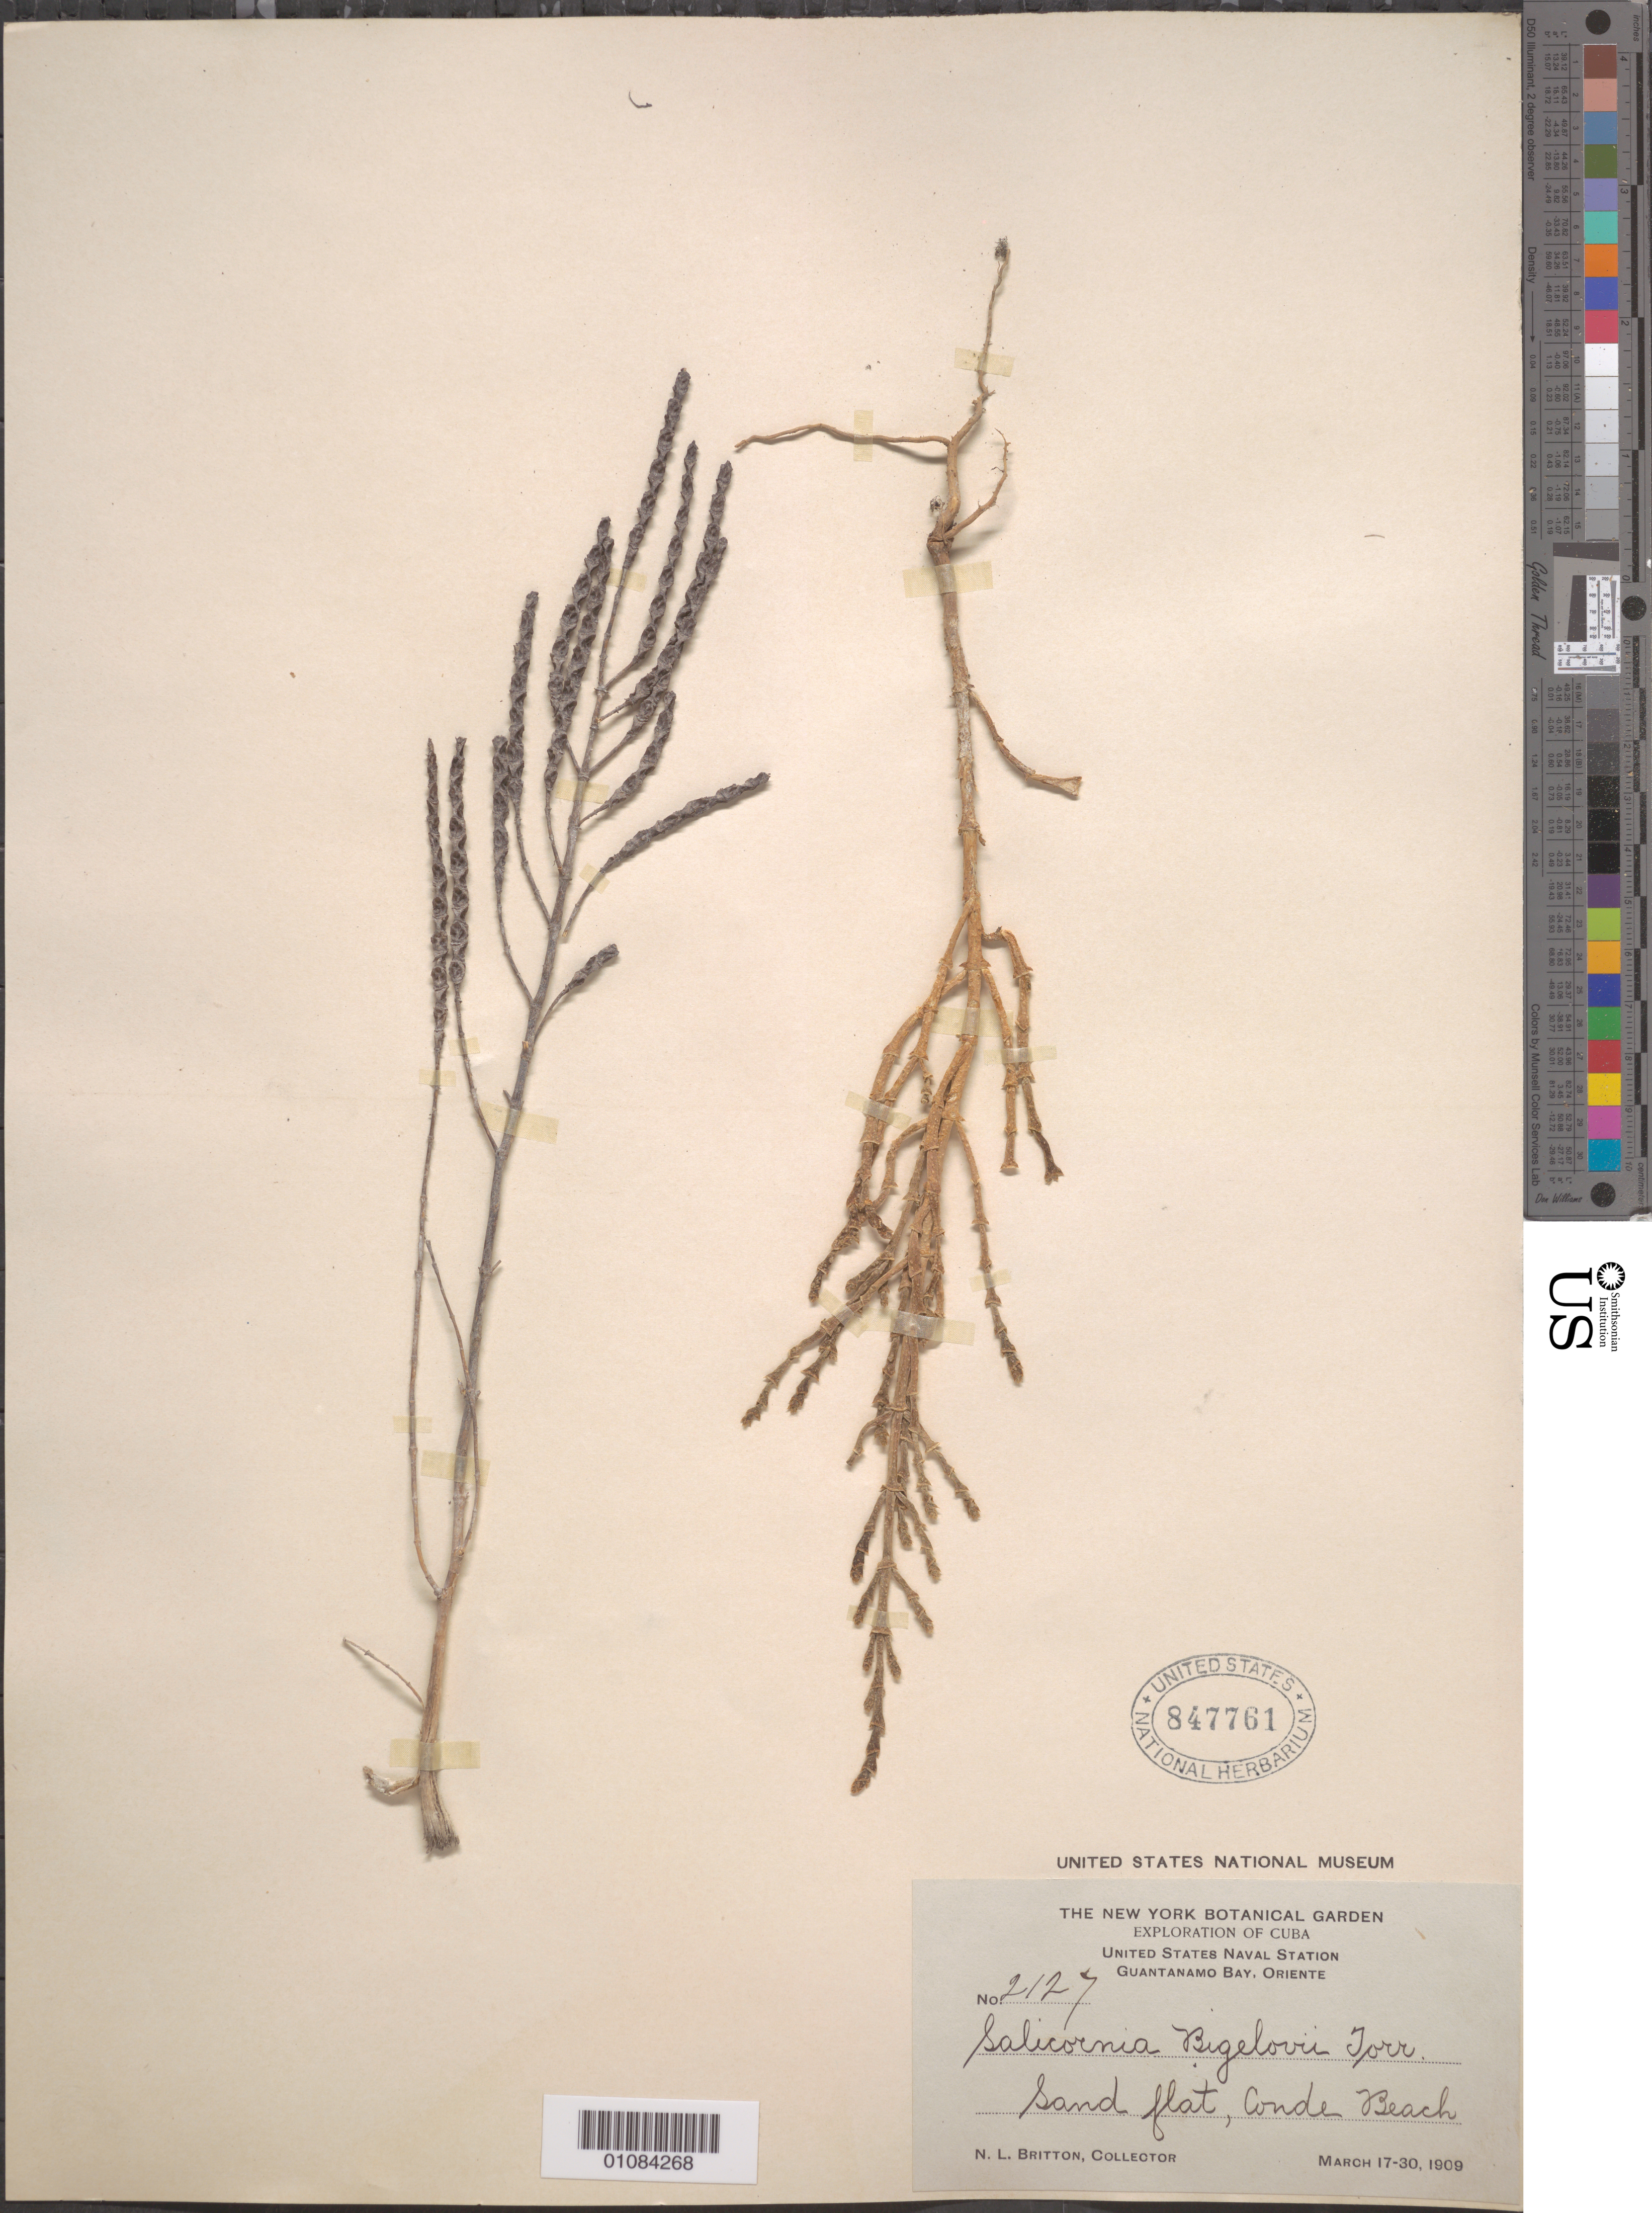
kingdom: Plantae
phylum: Tracheophyta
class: Magnoliopsida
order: Caryophyllales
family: Amaranthaceae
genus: Salicornia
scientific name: Salicornia bigelovii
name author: Torr.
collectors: N. Britton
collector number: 2127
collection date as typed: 17 Mar 1909 to 30 Mar 1909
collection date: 1909-03-17/1909-03-30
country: Cuba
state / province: Guantánamo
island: Cuba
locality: Conde Beach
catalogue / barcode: US 847761